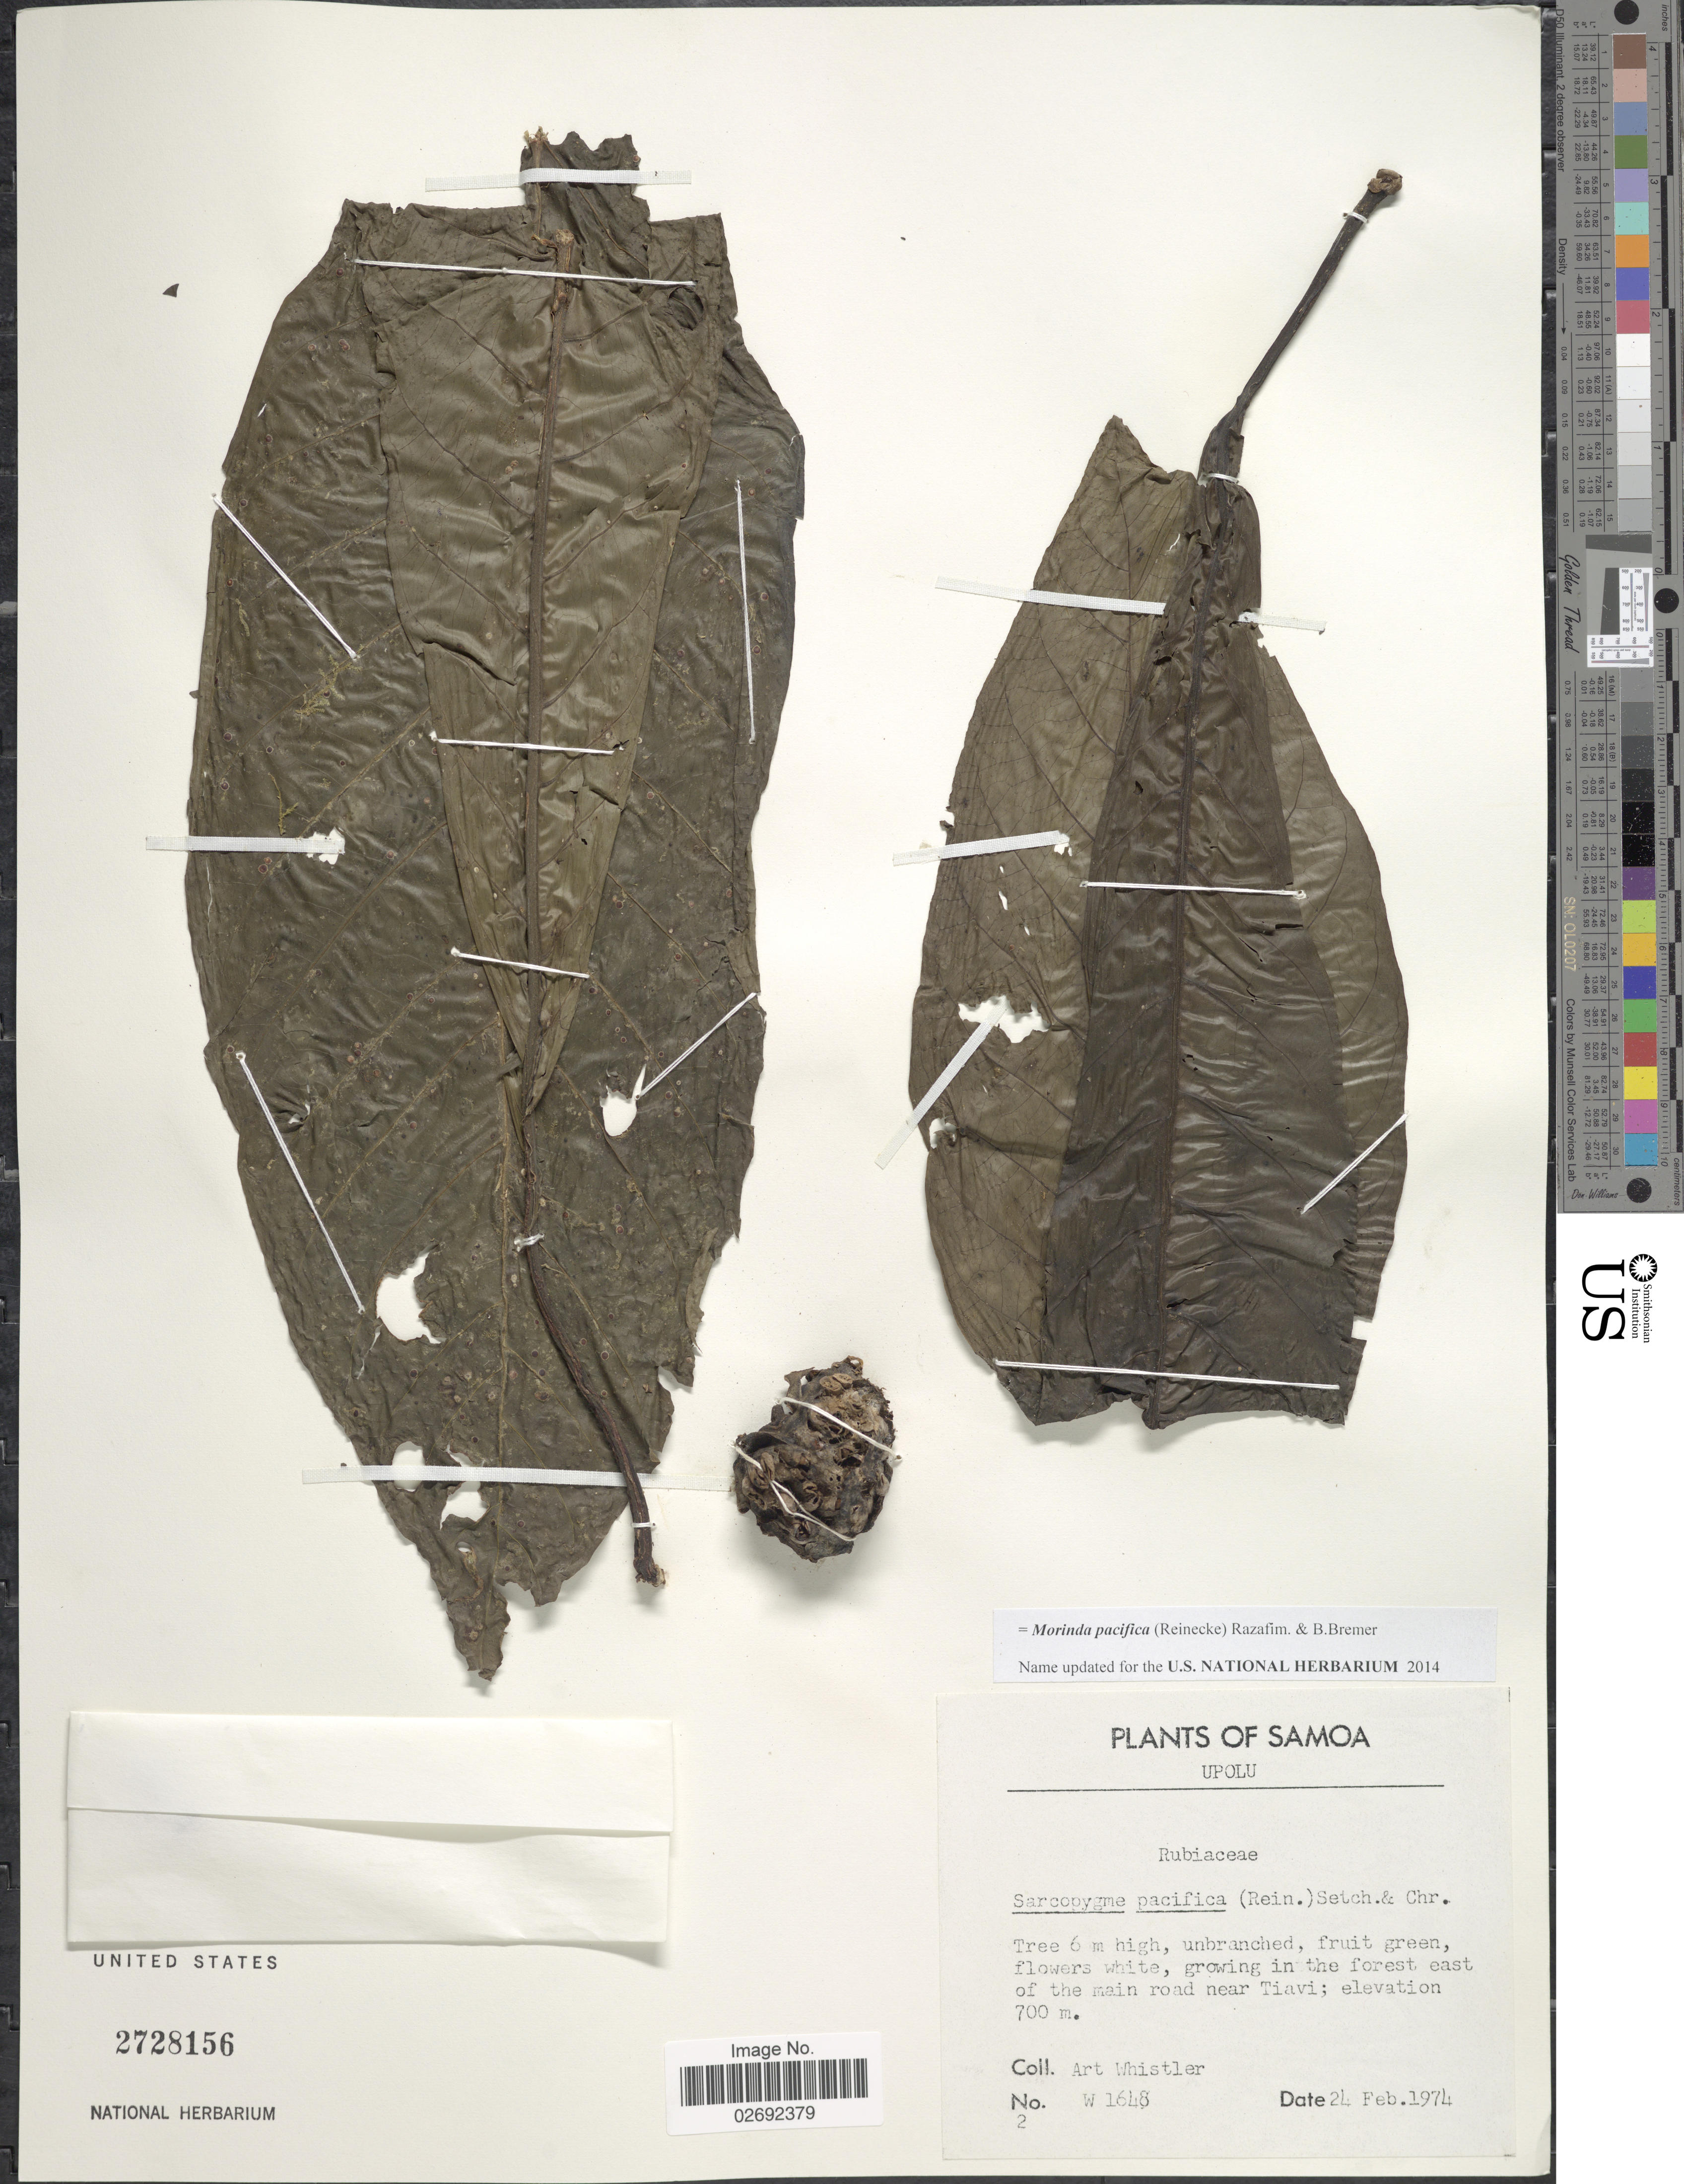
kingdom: Plantae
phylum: Tracheophyta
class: Magnoliopsida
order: Gentianales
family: Rubiaceae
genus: Morinda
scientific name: Morinda pacifica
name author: Razafim. & B. Bremer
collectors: A. Whistler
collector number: W 1648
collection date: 1974-02-24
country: Samoa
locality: Samoa. Upolu, growing in forest east of the main road near Tiavi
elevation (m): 700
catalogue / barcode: US 2728156